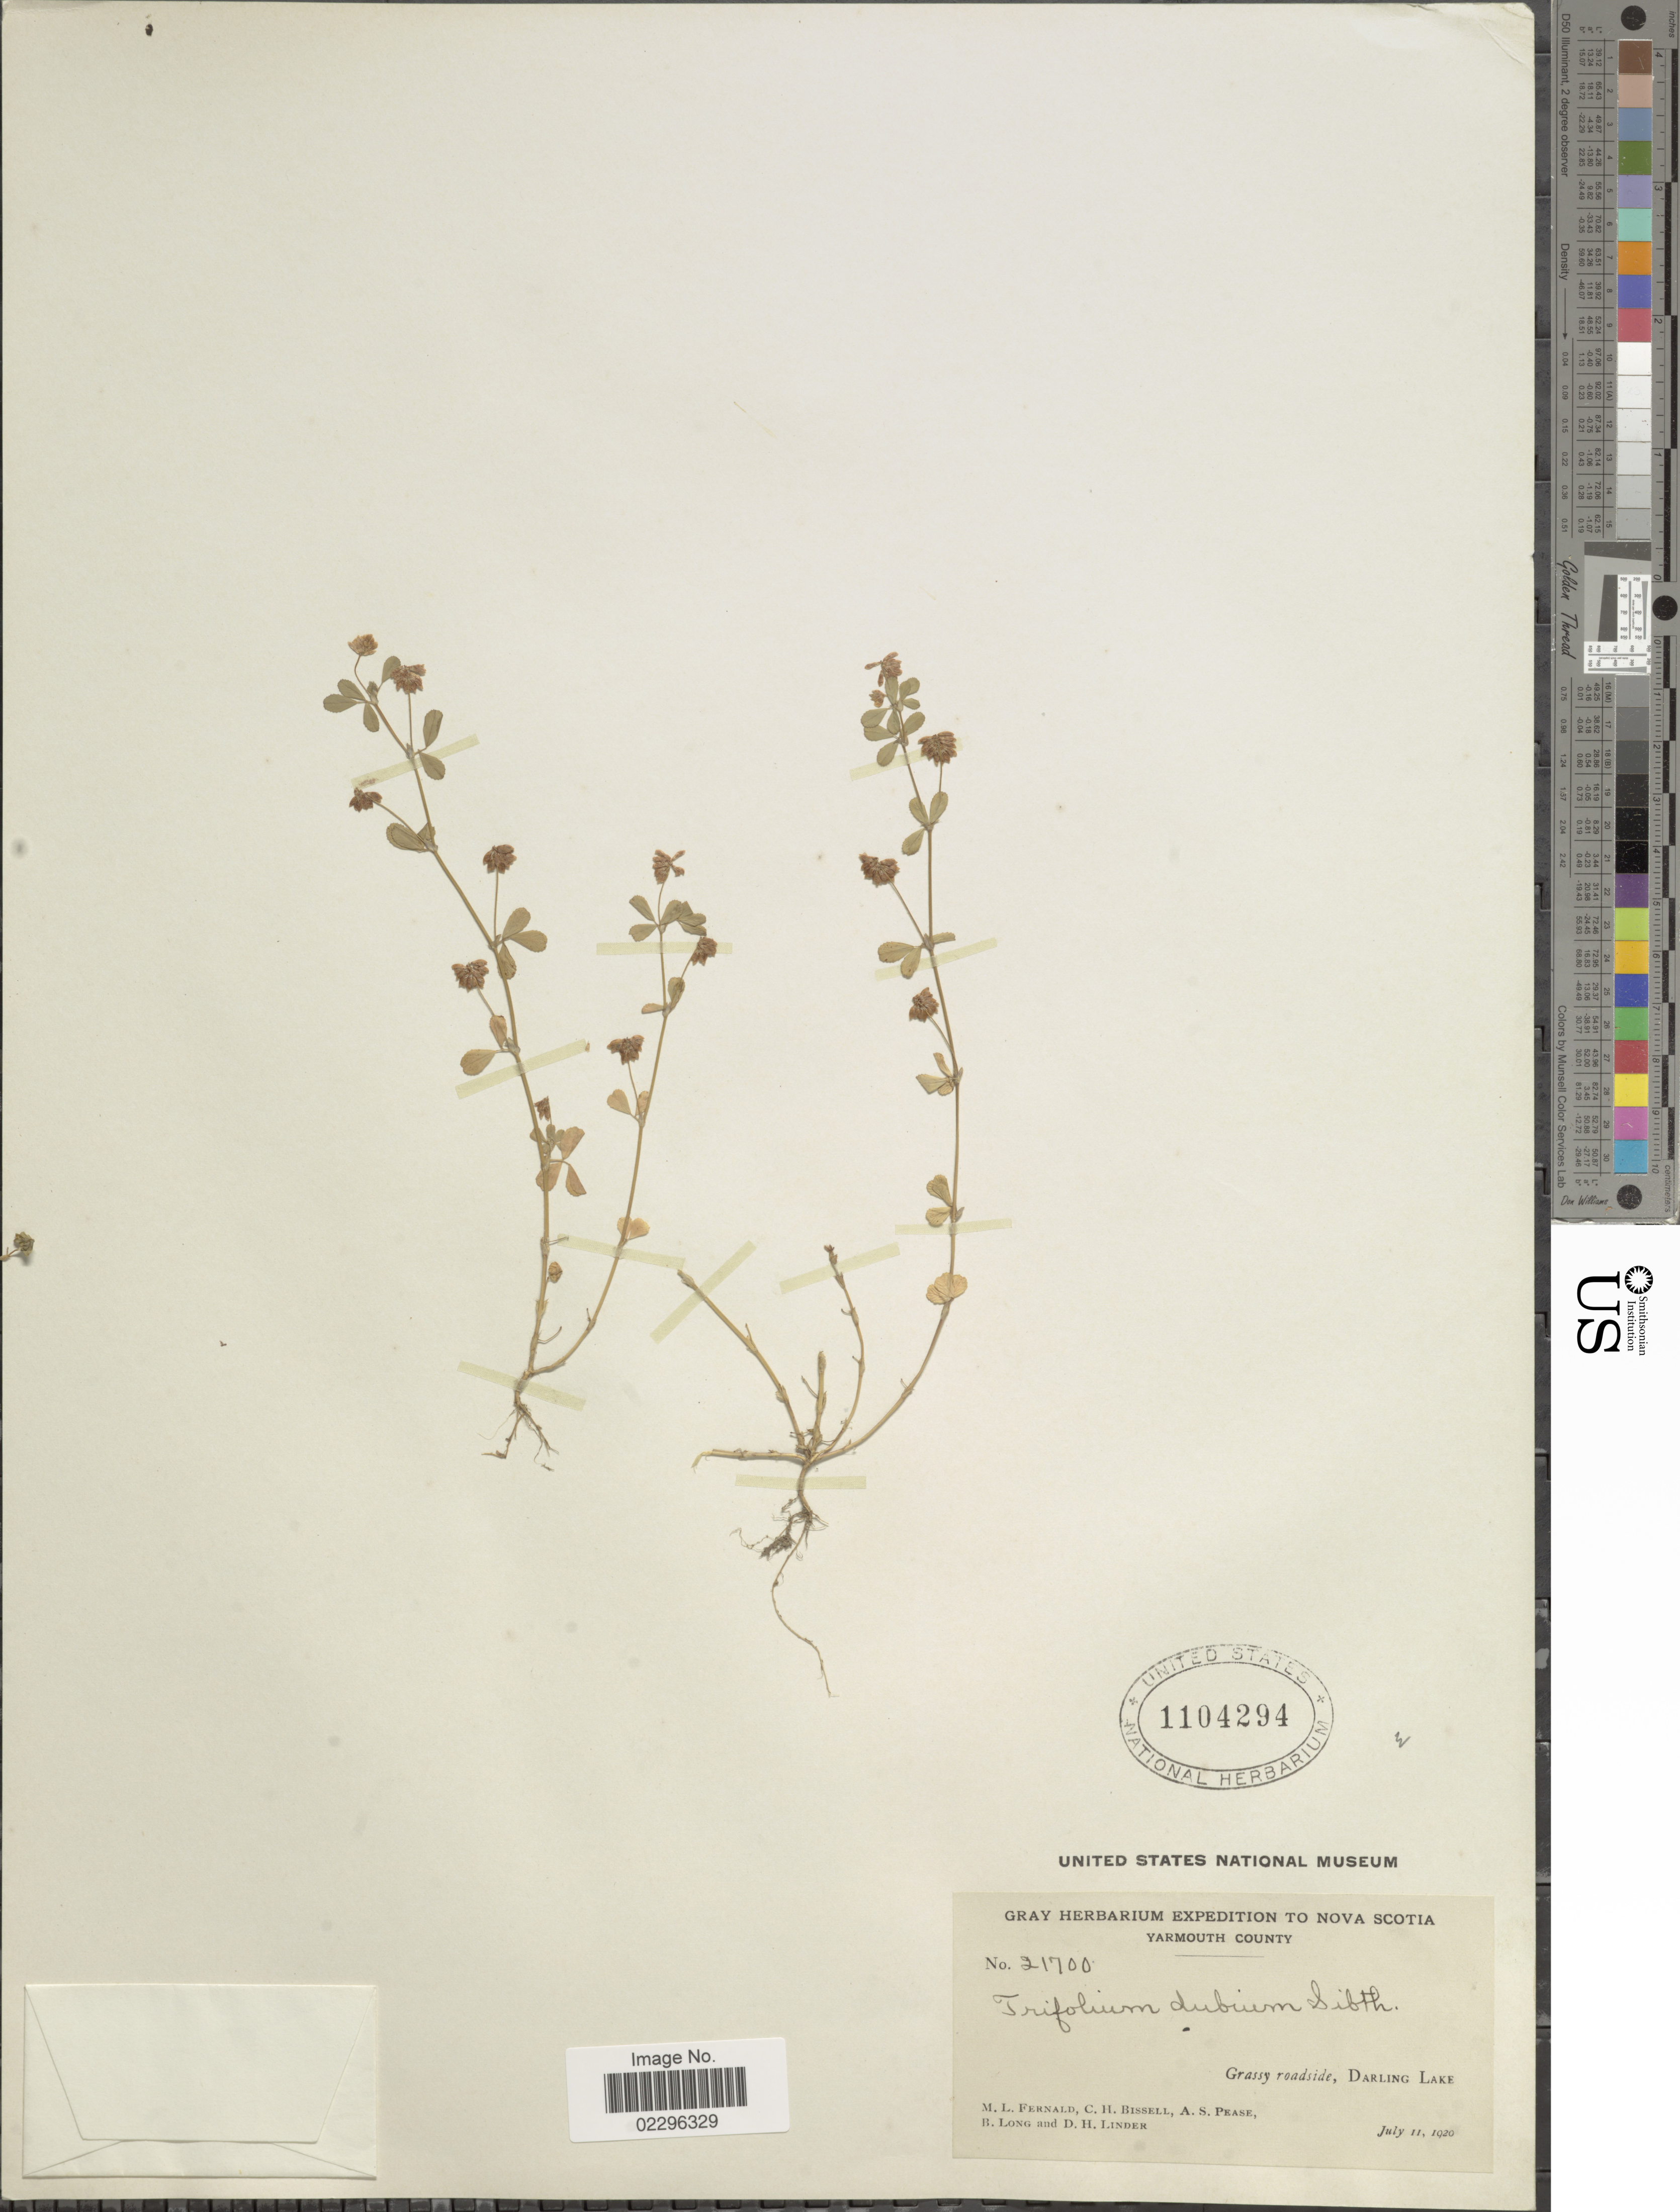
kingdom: Plantae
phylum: Tracheophyta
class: Magnoliopsida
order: Fabales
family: Fabaceae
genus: Trifolium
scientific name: Trifolium dubium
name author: Sibth.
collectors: M. L. Fernald, C. Bissell, A. S. Pease, B. Long & D. Linder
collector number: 21700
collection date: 1920-07-11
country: Canada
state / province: Nova Scotia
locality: Yarmouth County. Grassy roadside, Darling Lake.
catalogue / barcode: US 1104294